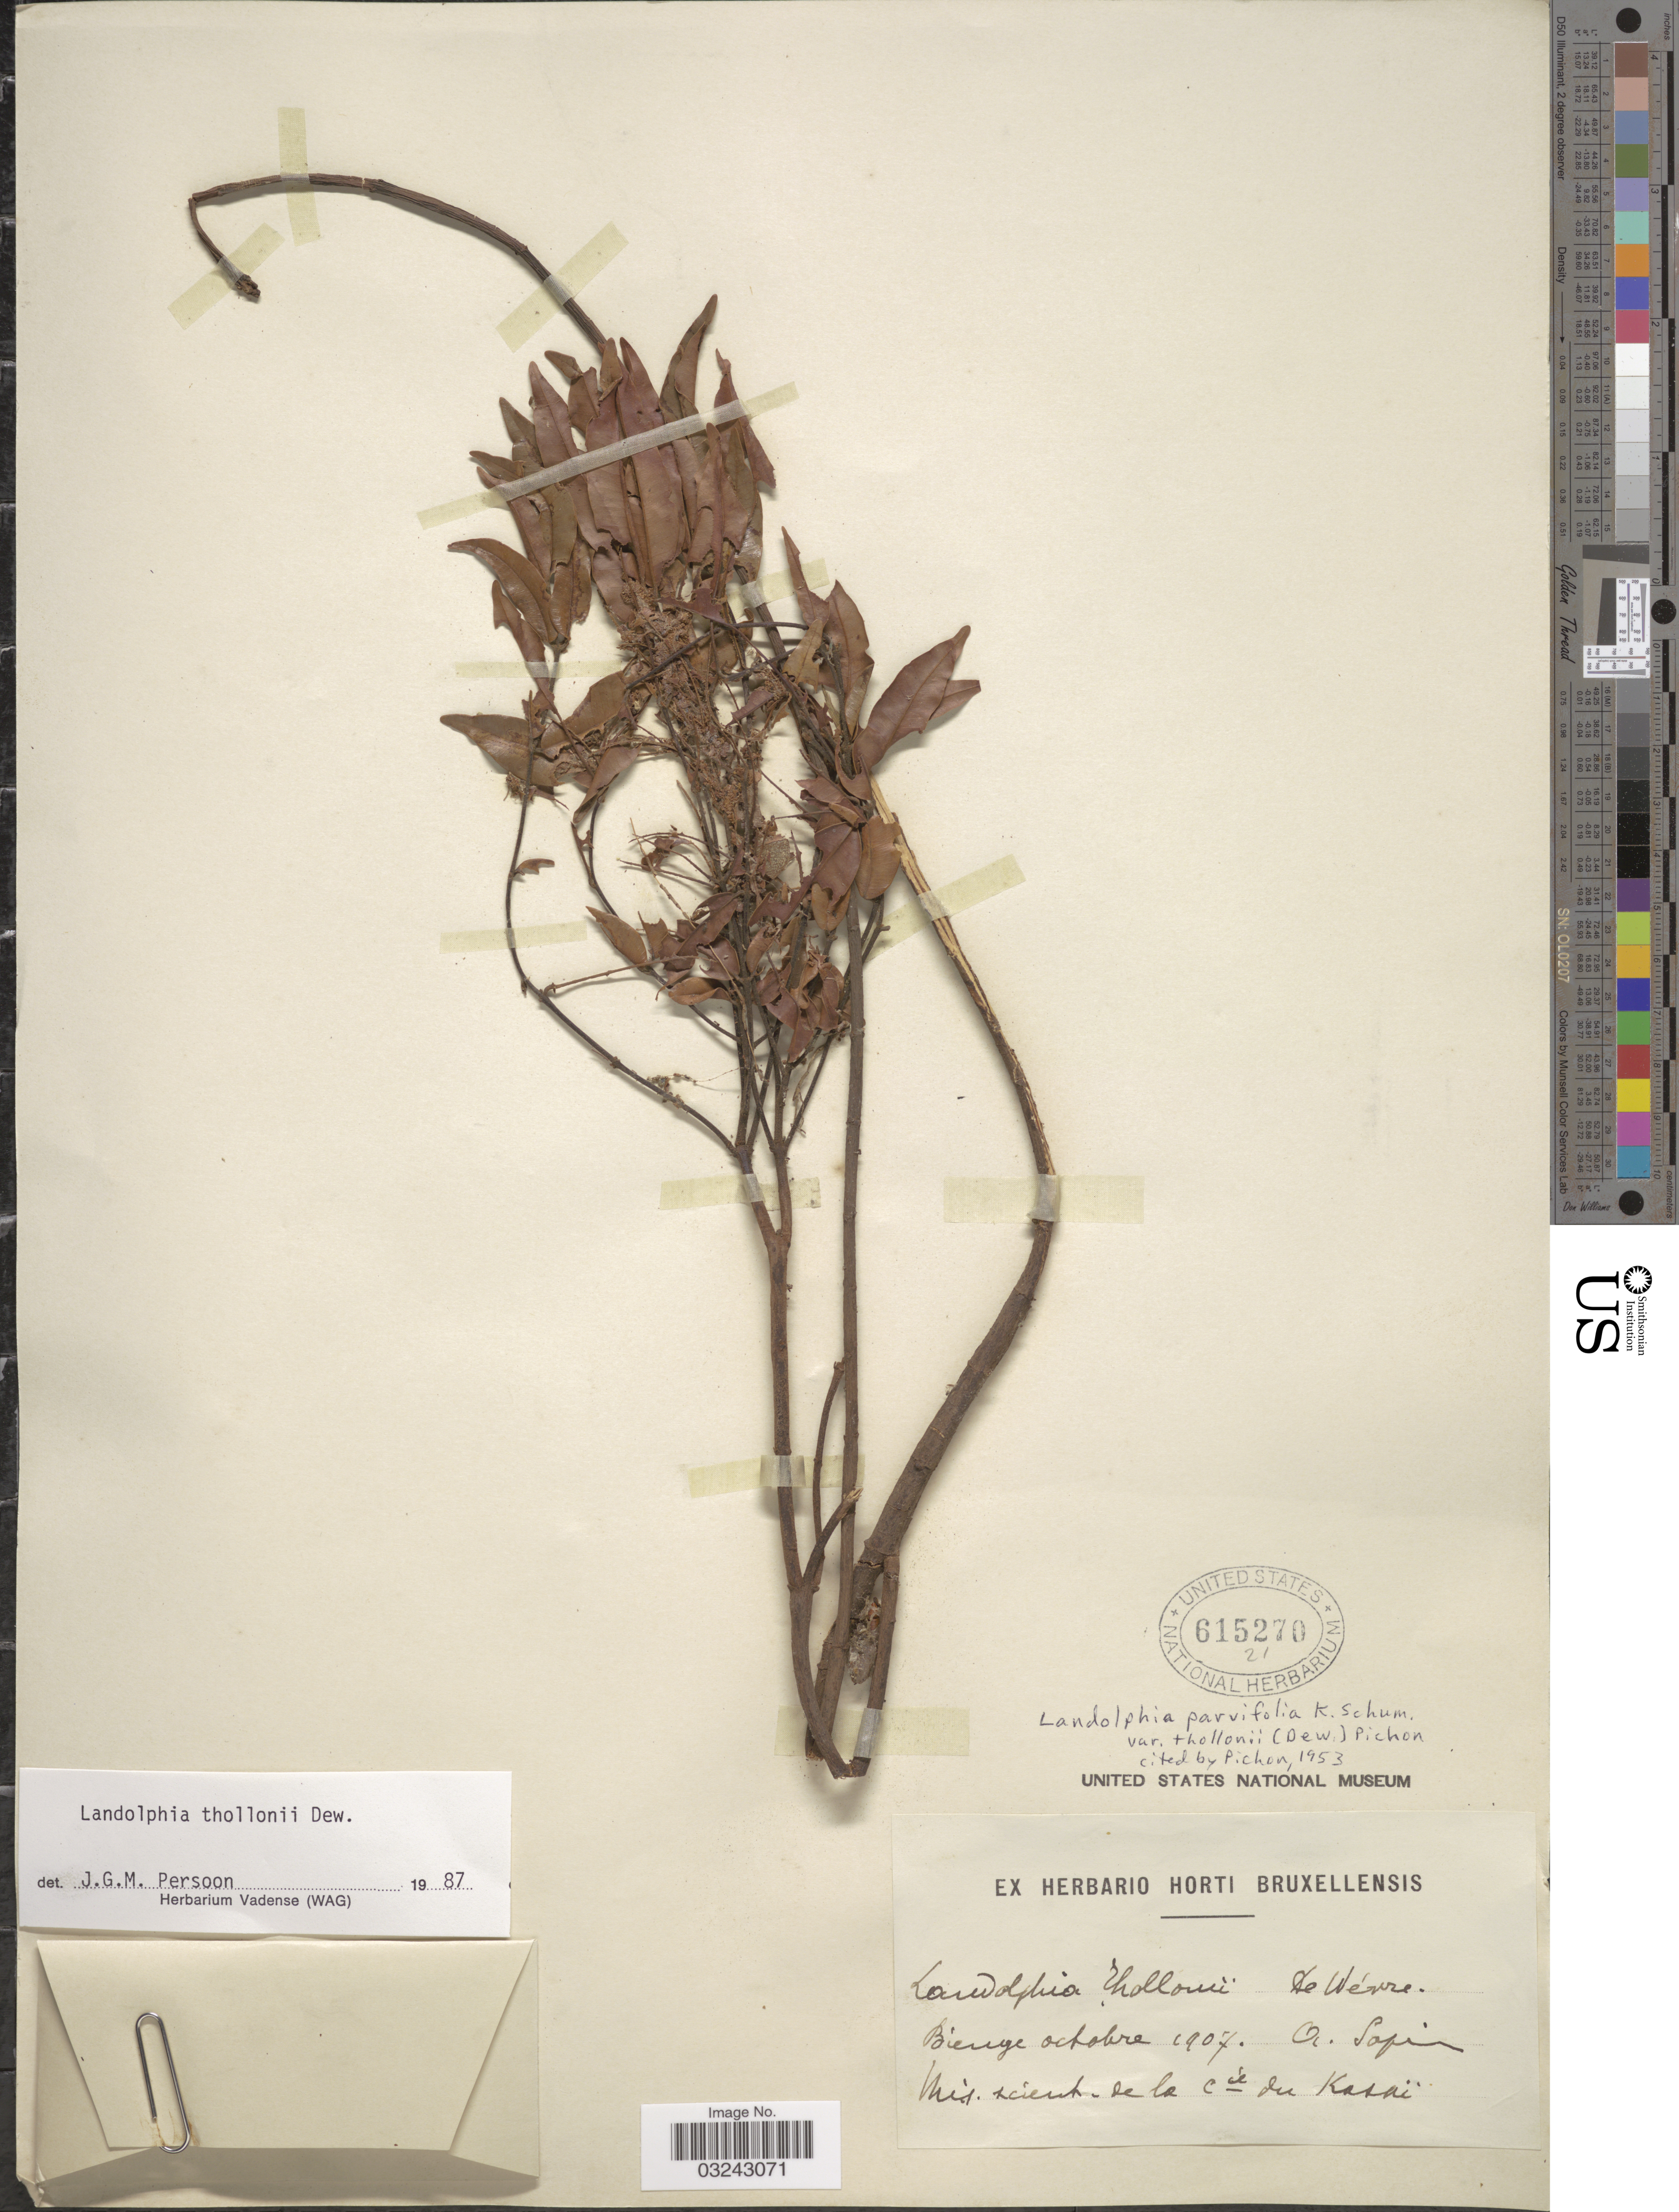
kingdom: Plantae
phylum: Tracheophyta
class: Magnoliopsida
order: Gentianales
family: Apocynaceae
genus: Landolphia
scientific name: Landolphia thollonii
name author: Dewèvre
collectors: A. Sapin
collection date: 1907-10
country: Congo, Democratic Republic of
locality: Bienge.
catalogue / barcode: US 615270